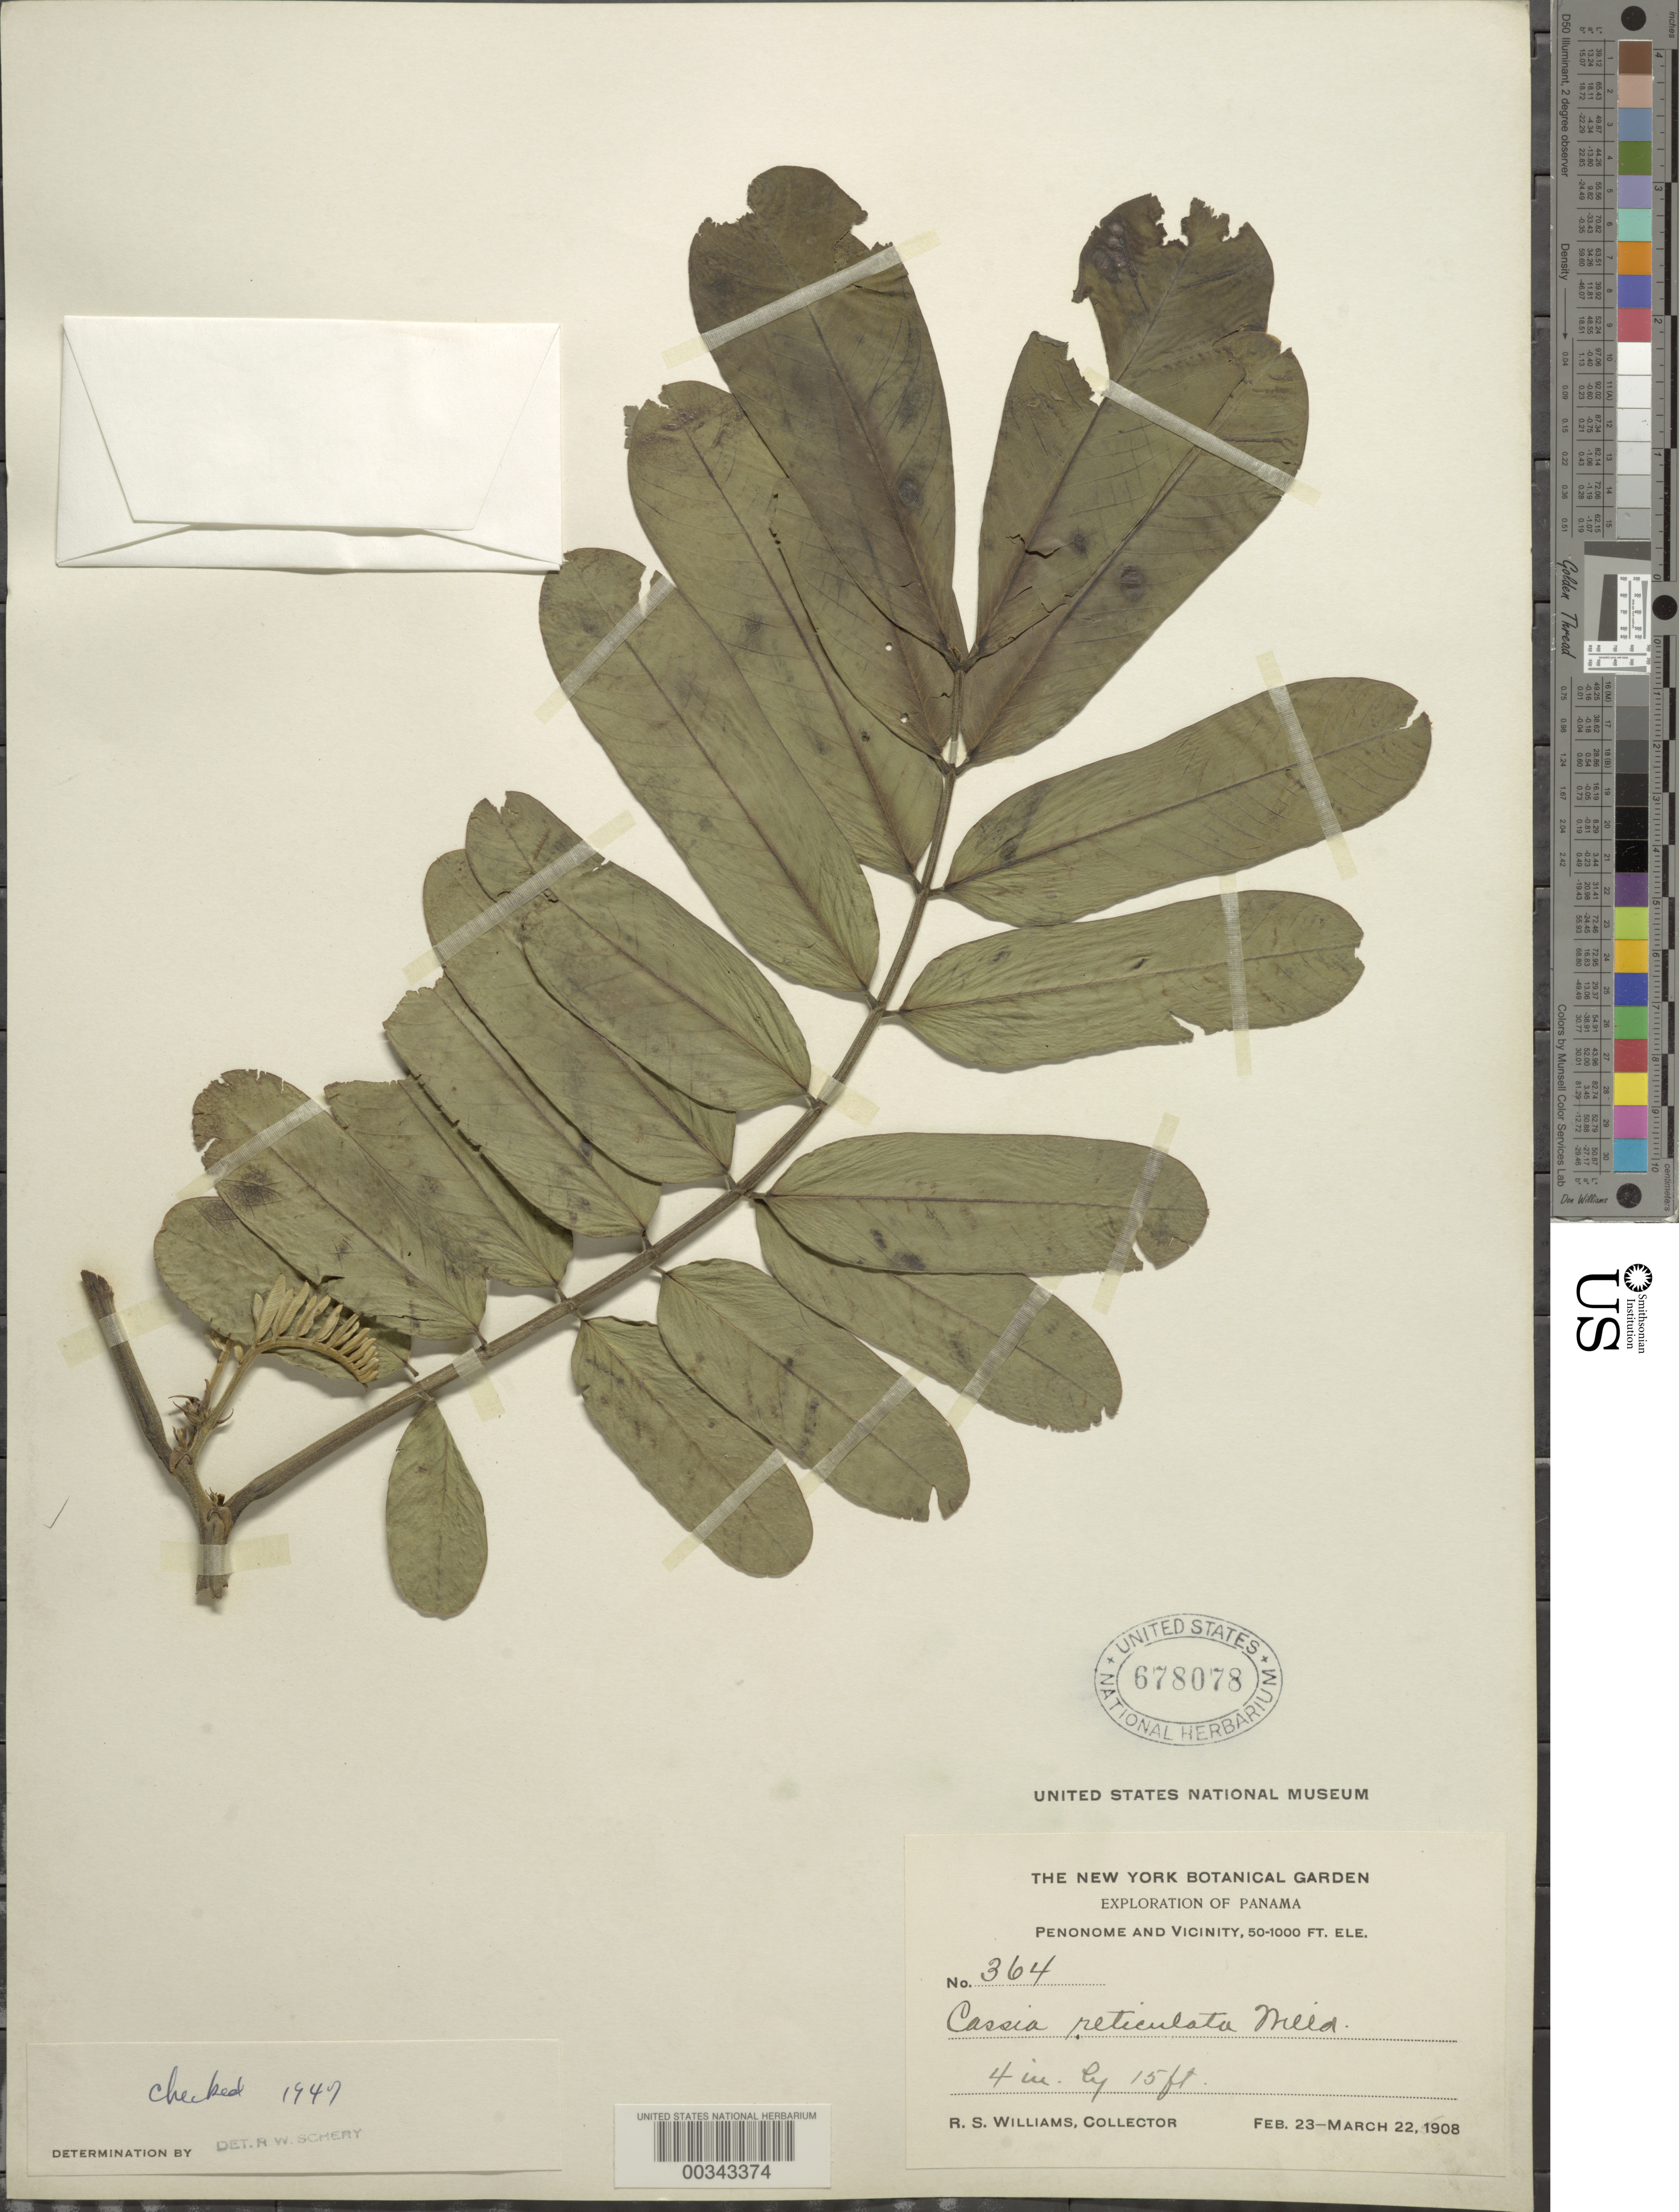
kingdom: Plantae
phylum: Tracheophyta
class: Magnoliopsida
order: Fabales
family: Fabaceae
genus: Senna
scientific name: Senna reticulata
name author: (Willd.) H.S. Irwin & Barneby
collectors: R. S. Williams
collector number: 364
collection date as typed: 23 Feb 1908 to 22 Mar 1908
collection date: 1908-02-23/1908-03-22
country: Panama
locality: Penonome and vicinity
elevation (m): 15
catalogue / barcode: US 678078